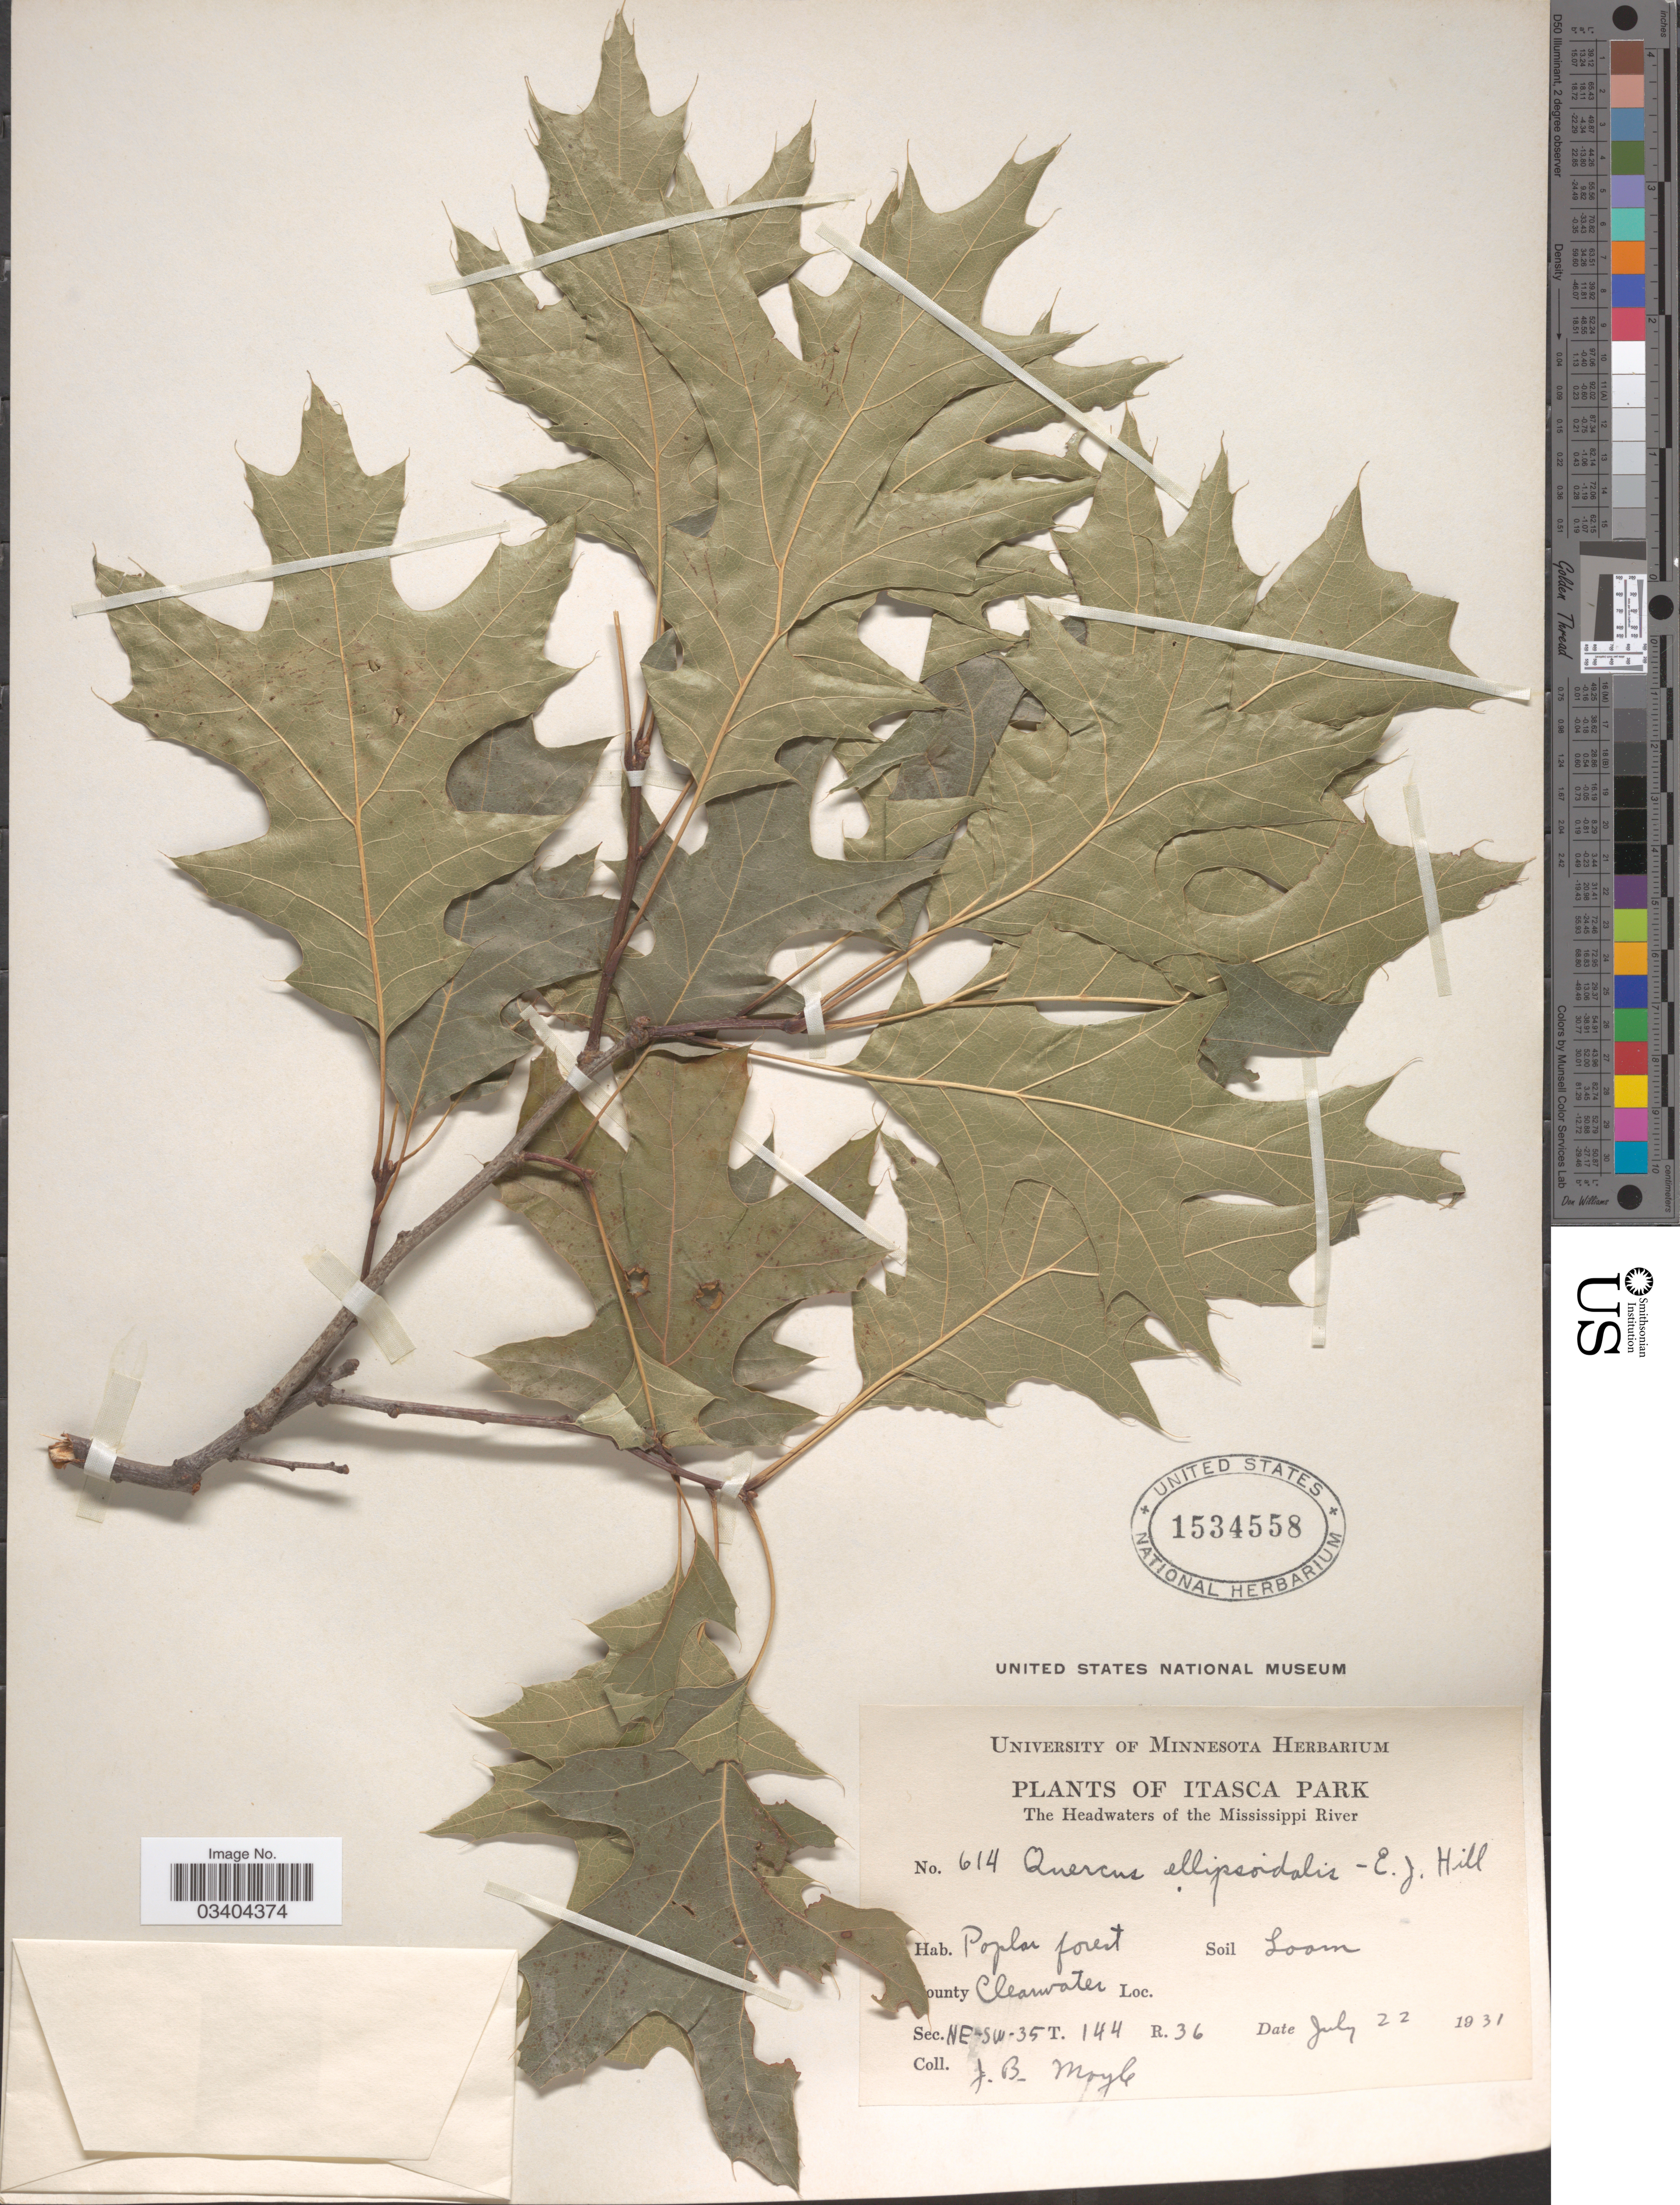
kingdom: Plantae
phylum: Tracheophyta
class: Magnoliopsida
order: Fagales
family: Fagaceae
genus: Quercus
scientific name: Quercus ellipsoidalis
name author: E.J. Hill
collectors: J. Moyle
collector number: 614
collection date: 1931-07-22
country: United States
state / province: Minnesota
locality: Itasca Park. The Headwaters of the Mississippi River. County Clearwater. Sec. NE-SW-35 T.144 R36.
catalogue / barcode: US 1534558